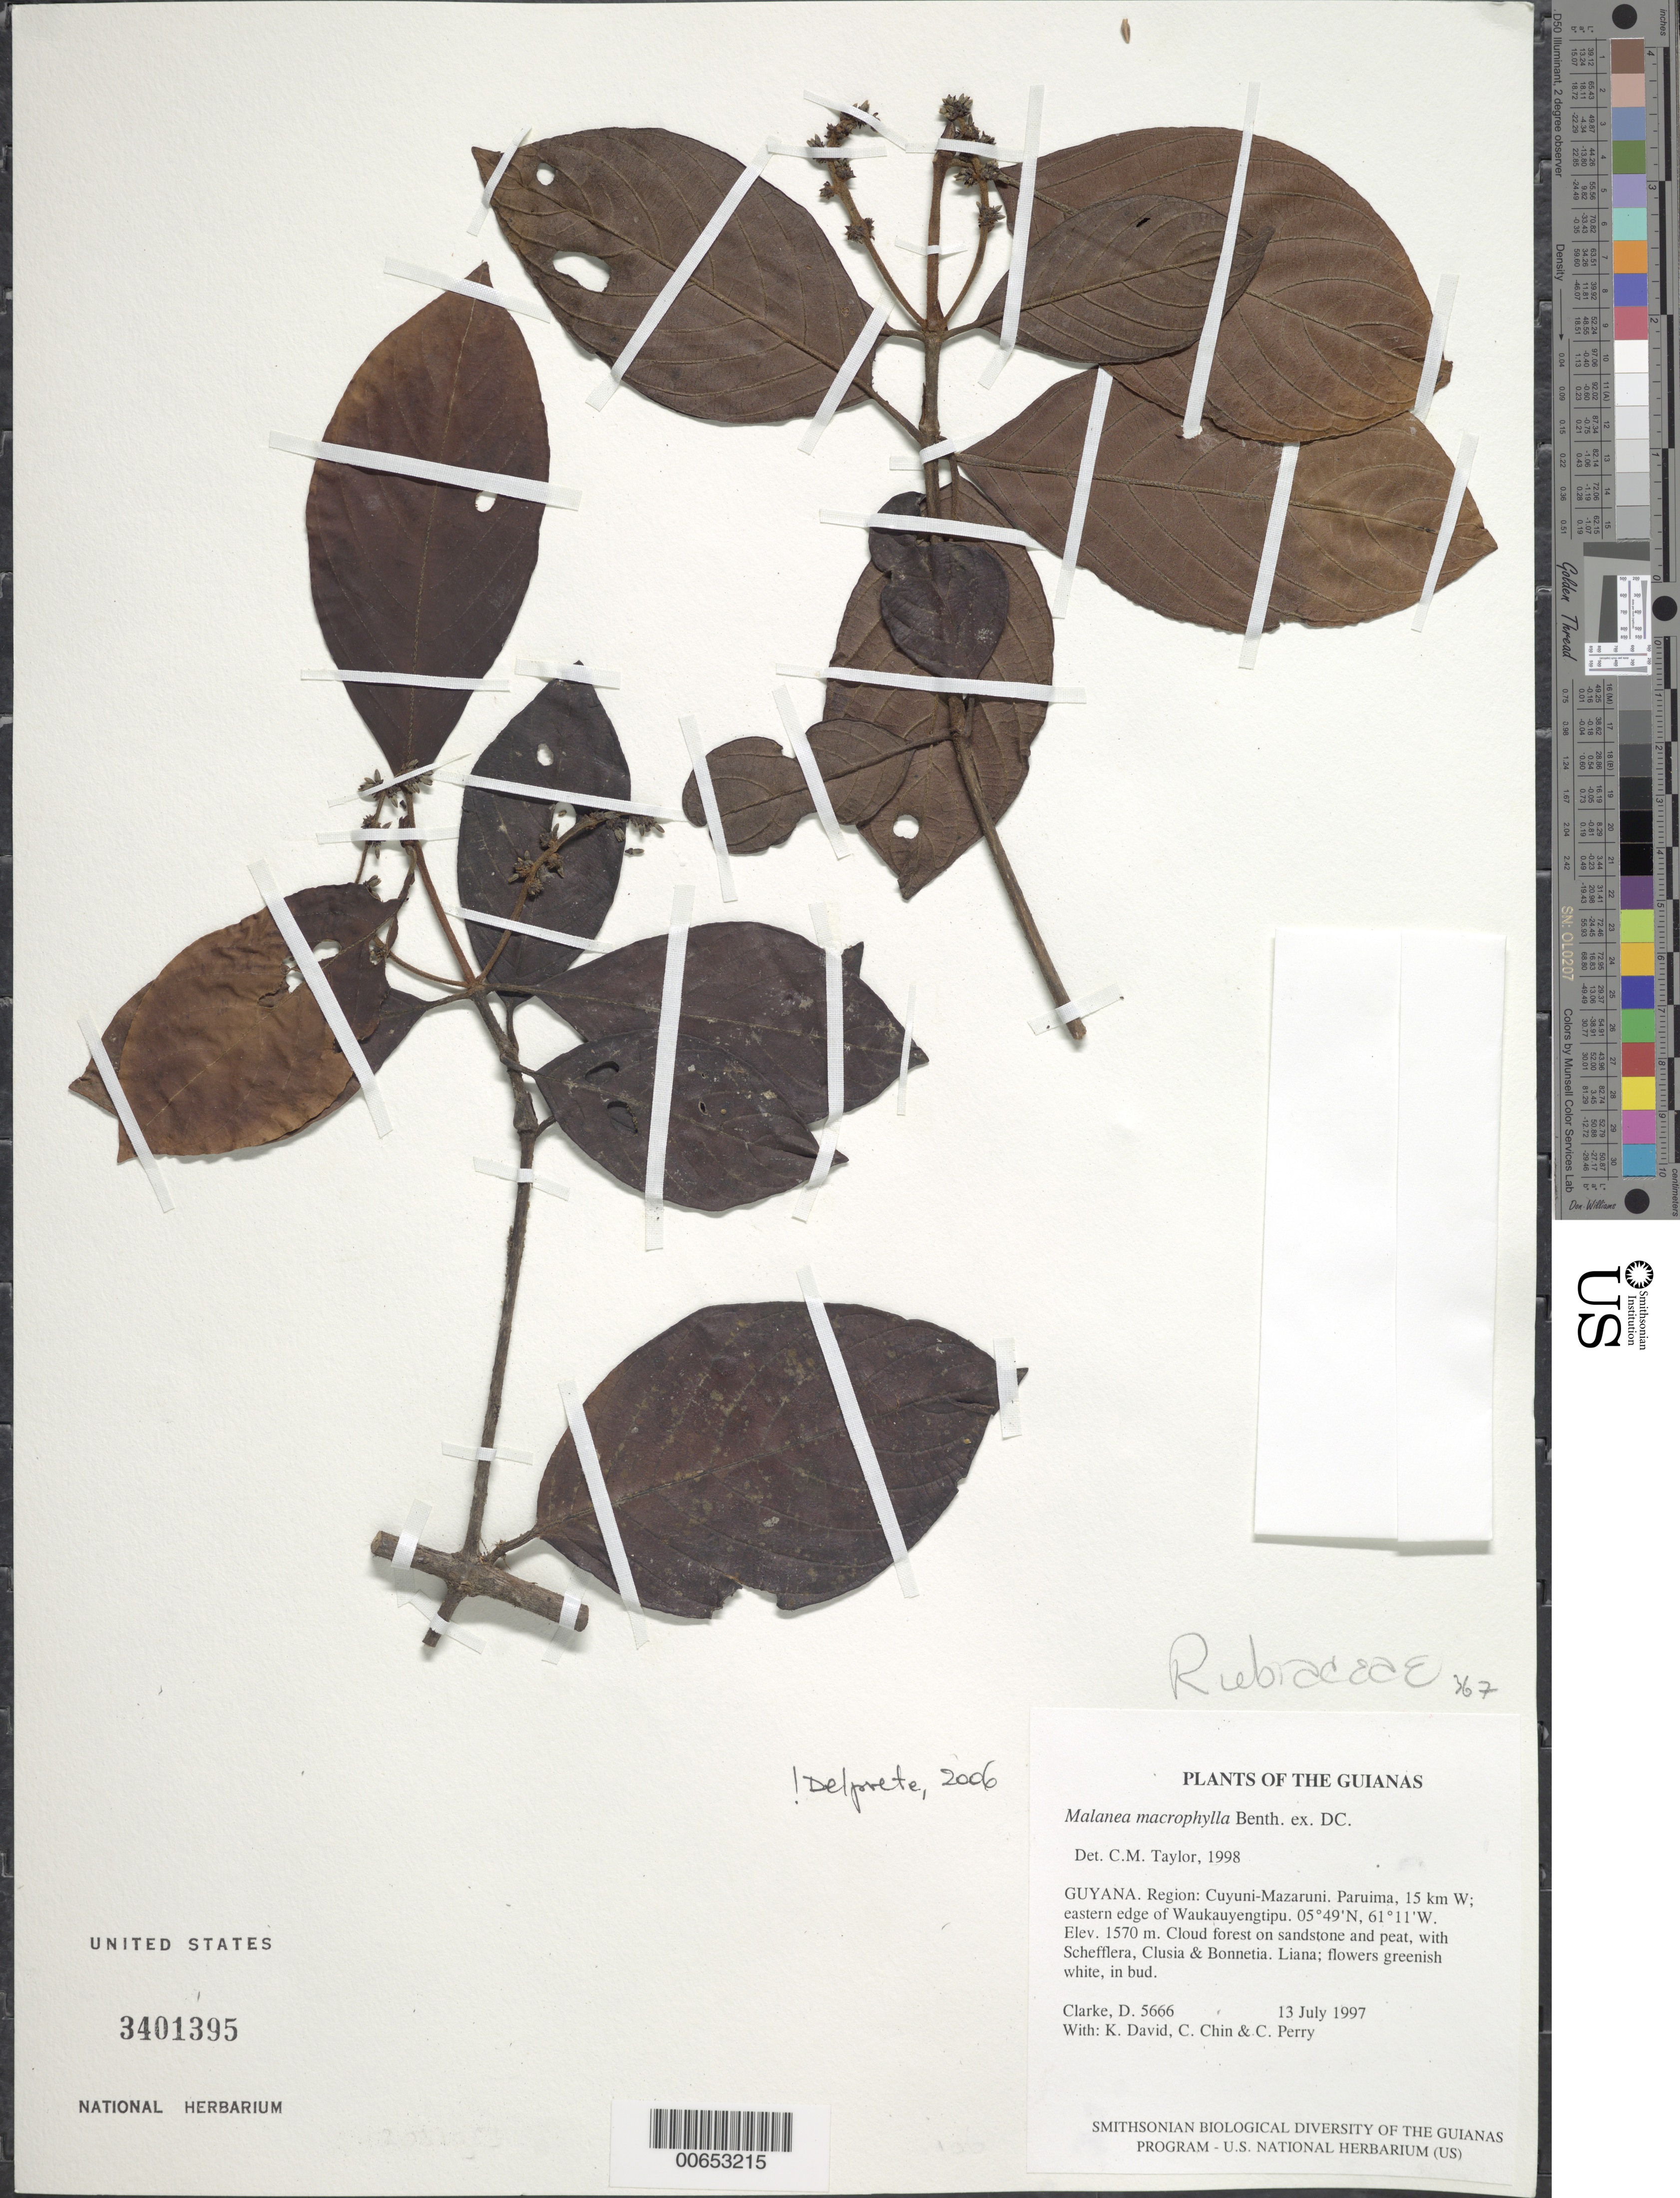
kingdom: Plantae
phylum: Tracheophyta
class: Magnoliopsida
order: Gentianales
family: Rubiaceae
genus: Malanea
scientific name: Malanea gabrielensis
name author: Müll. Arg.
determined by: Delprete, P. G., Herb. de Guyane Cay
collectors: H. D. Clarke, K. David, C. Chin & C. Perry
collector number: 5666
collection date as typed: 13 July 1997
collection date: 1997-07-13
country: Guyana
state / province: Cuyuni-Mazaruni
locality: Paruima, 15 km W; eastern edge of Waukauyengtipu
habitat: Cloud forest on sandstone and peat, with Schefflera, Clusia & Bonnetia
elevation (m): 1570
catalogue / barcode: US 3401395